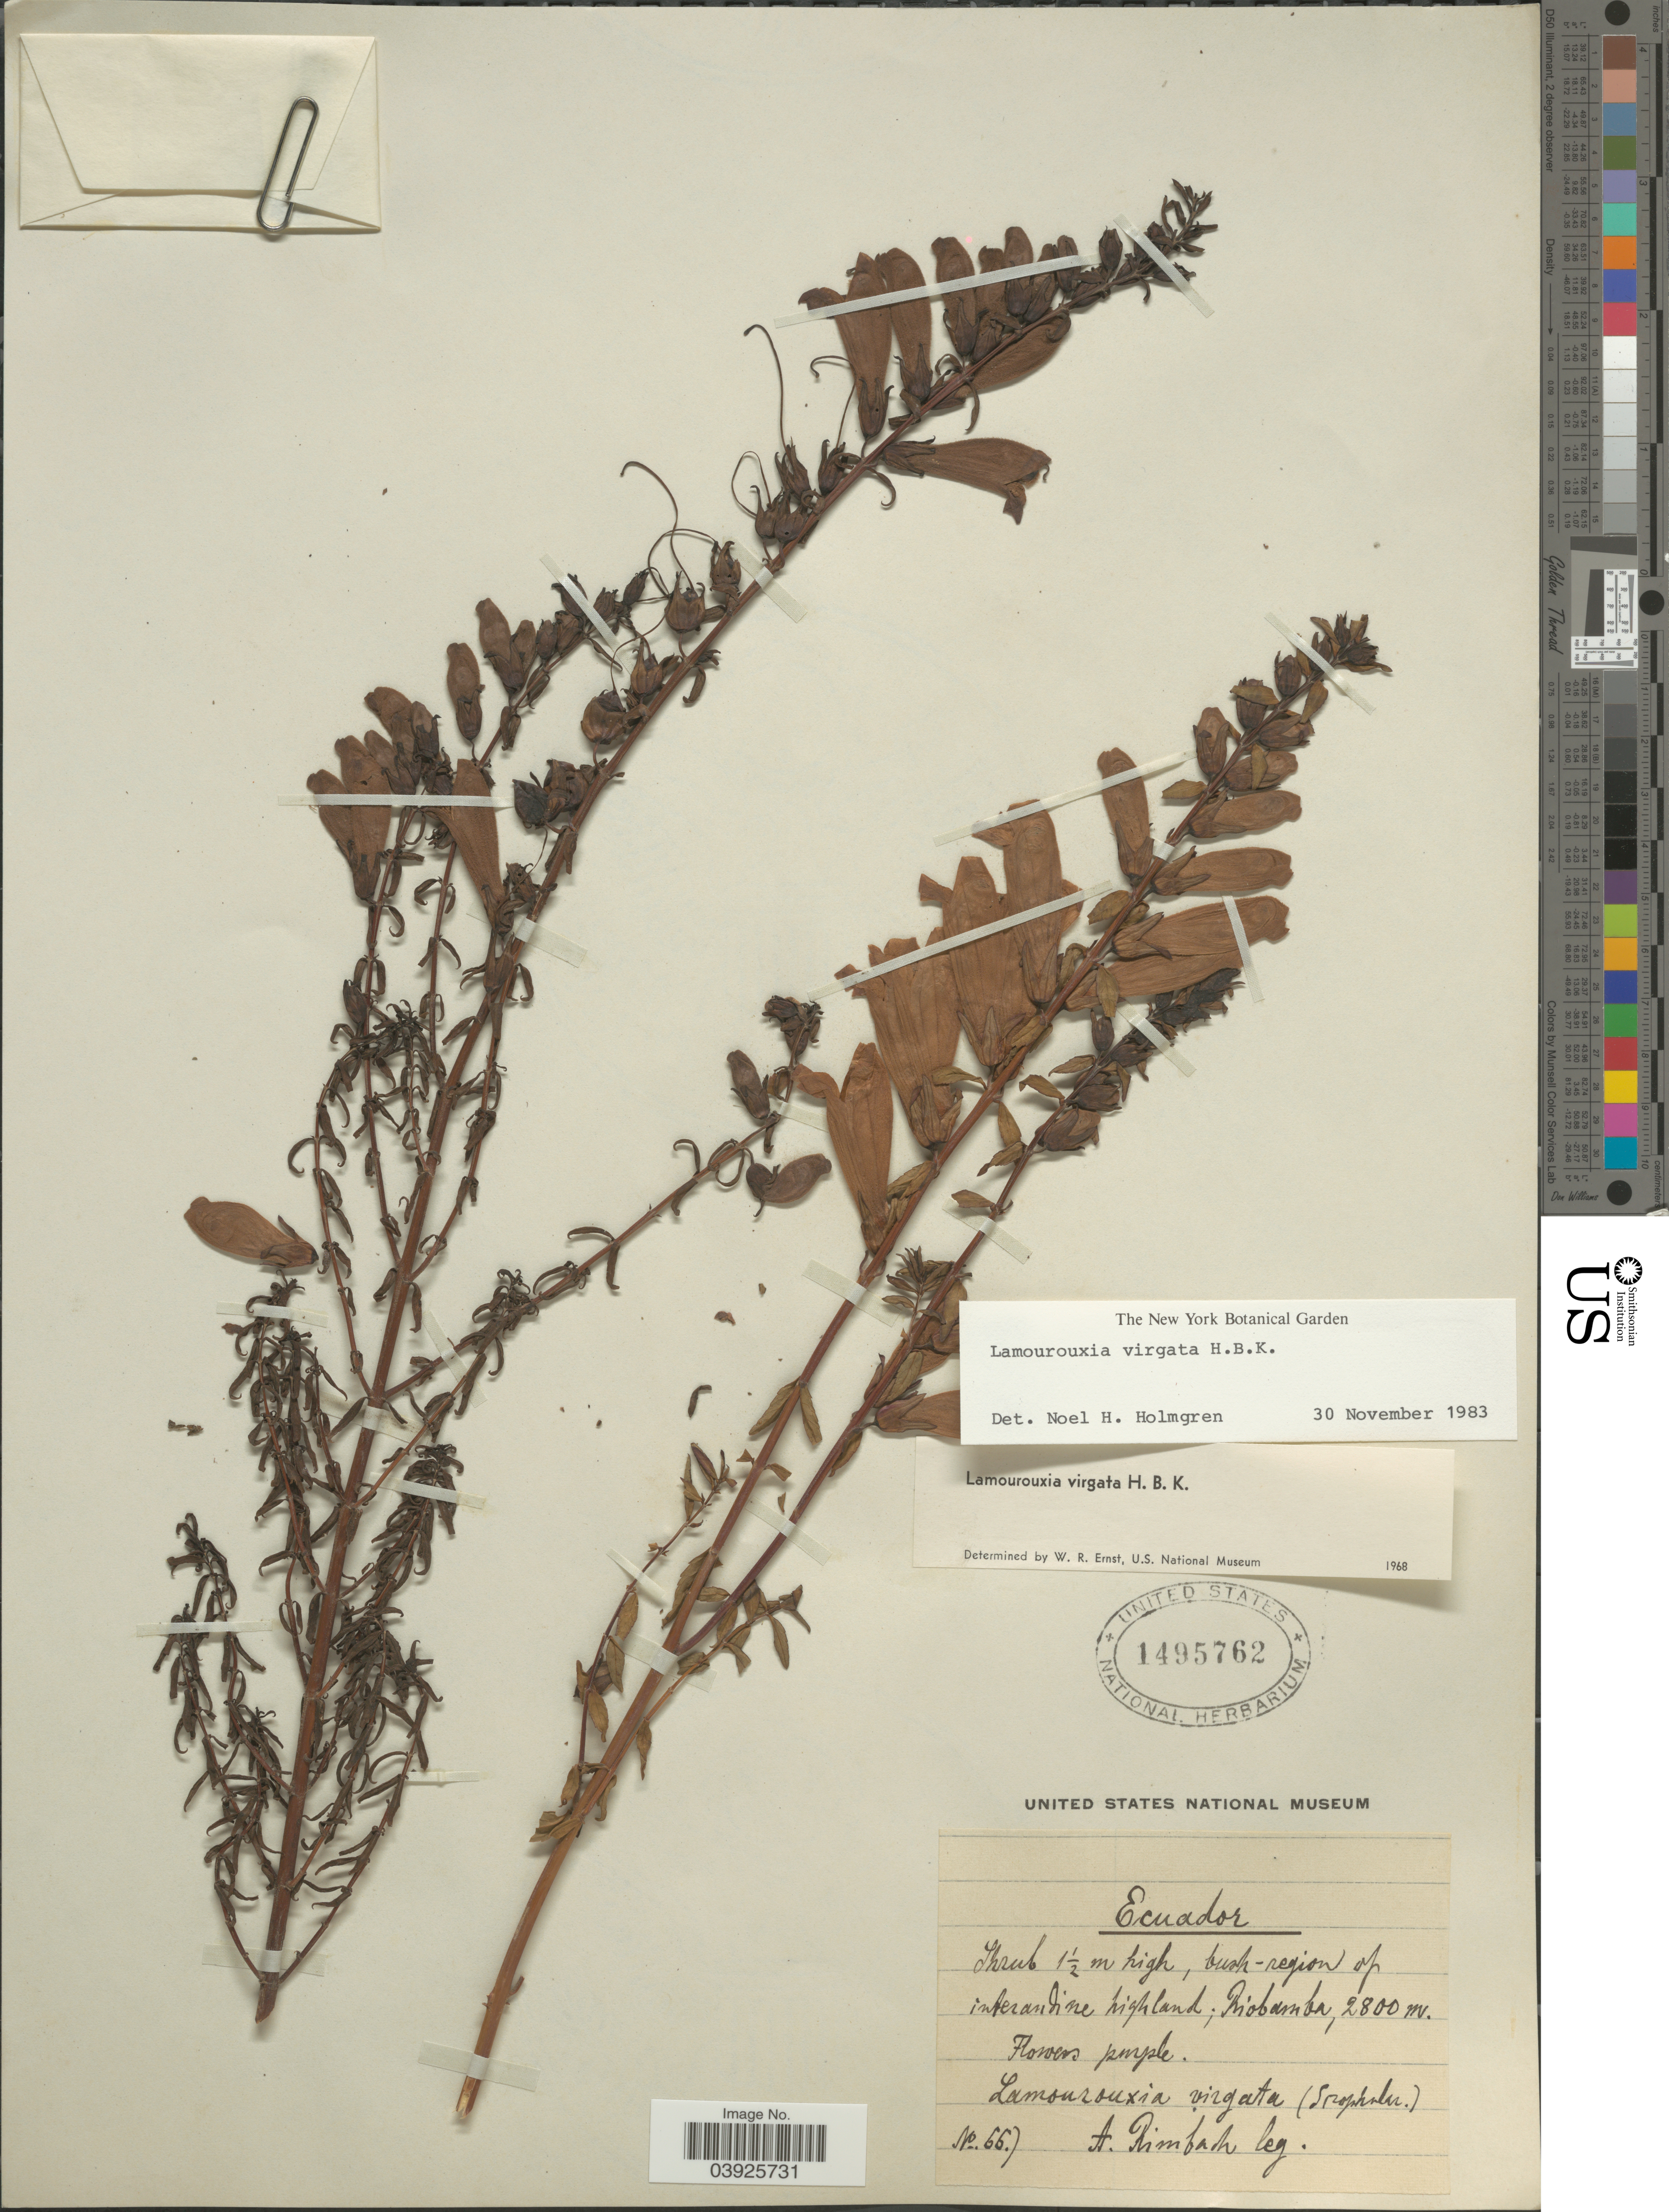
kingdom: Plantae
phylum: Tracheophyta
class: Magnoliopsida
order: Lamiales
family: Orobanchaceae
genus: Lamourouxia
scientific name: Lamourouxia virgata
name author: Kunth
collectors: A. Rimbach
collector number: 667*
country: Ecuador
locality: Bush-region of interandine highland; Riobamba.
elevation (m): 2800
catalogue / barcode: US 1495762